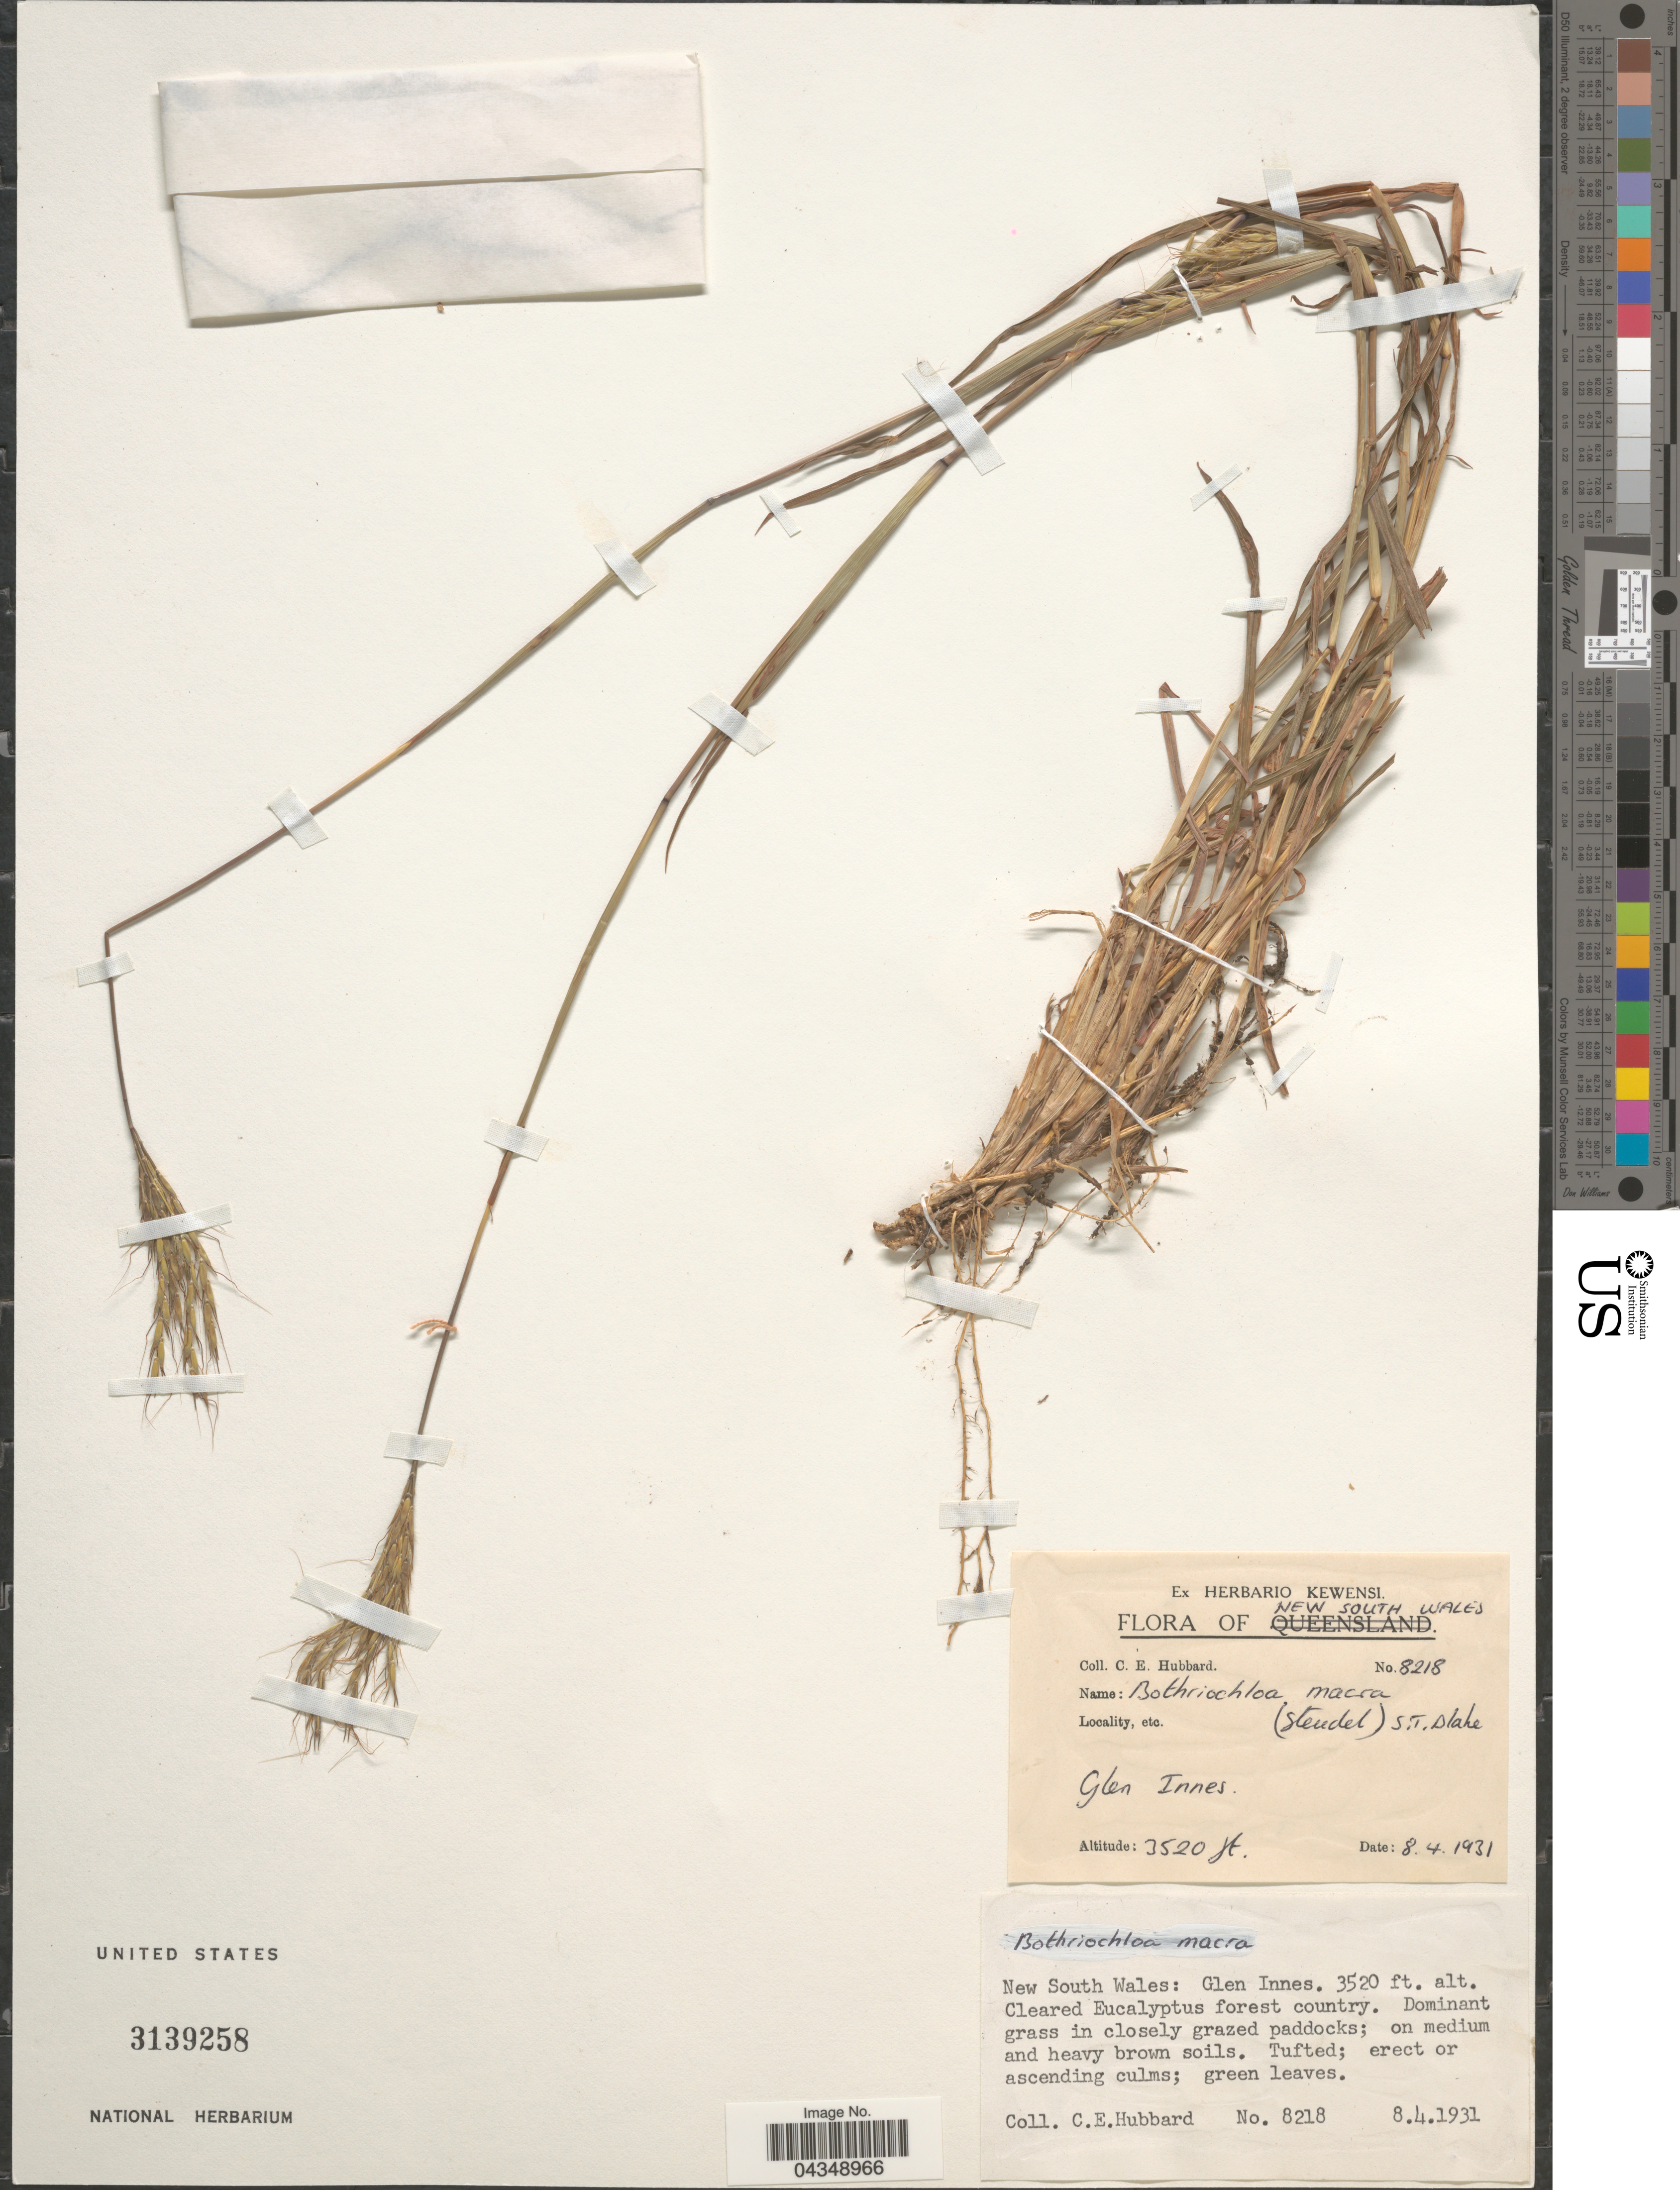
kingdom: Plantae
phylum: Tracheophyta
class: Liliopsida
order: Poales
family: Poaceae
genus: Bothriochloa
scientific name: Bothriochloa bladhii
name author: (Retz.) S.T. Blake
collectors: C. E. Hubbard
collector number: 8218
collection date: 1931-04-08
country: Australia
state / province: New South Wales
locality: Glen Innes.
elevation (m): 1073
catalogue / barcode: US 3139258